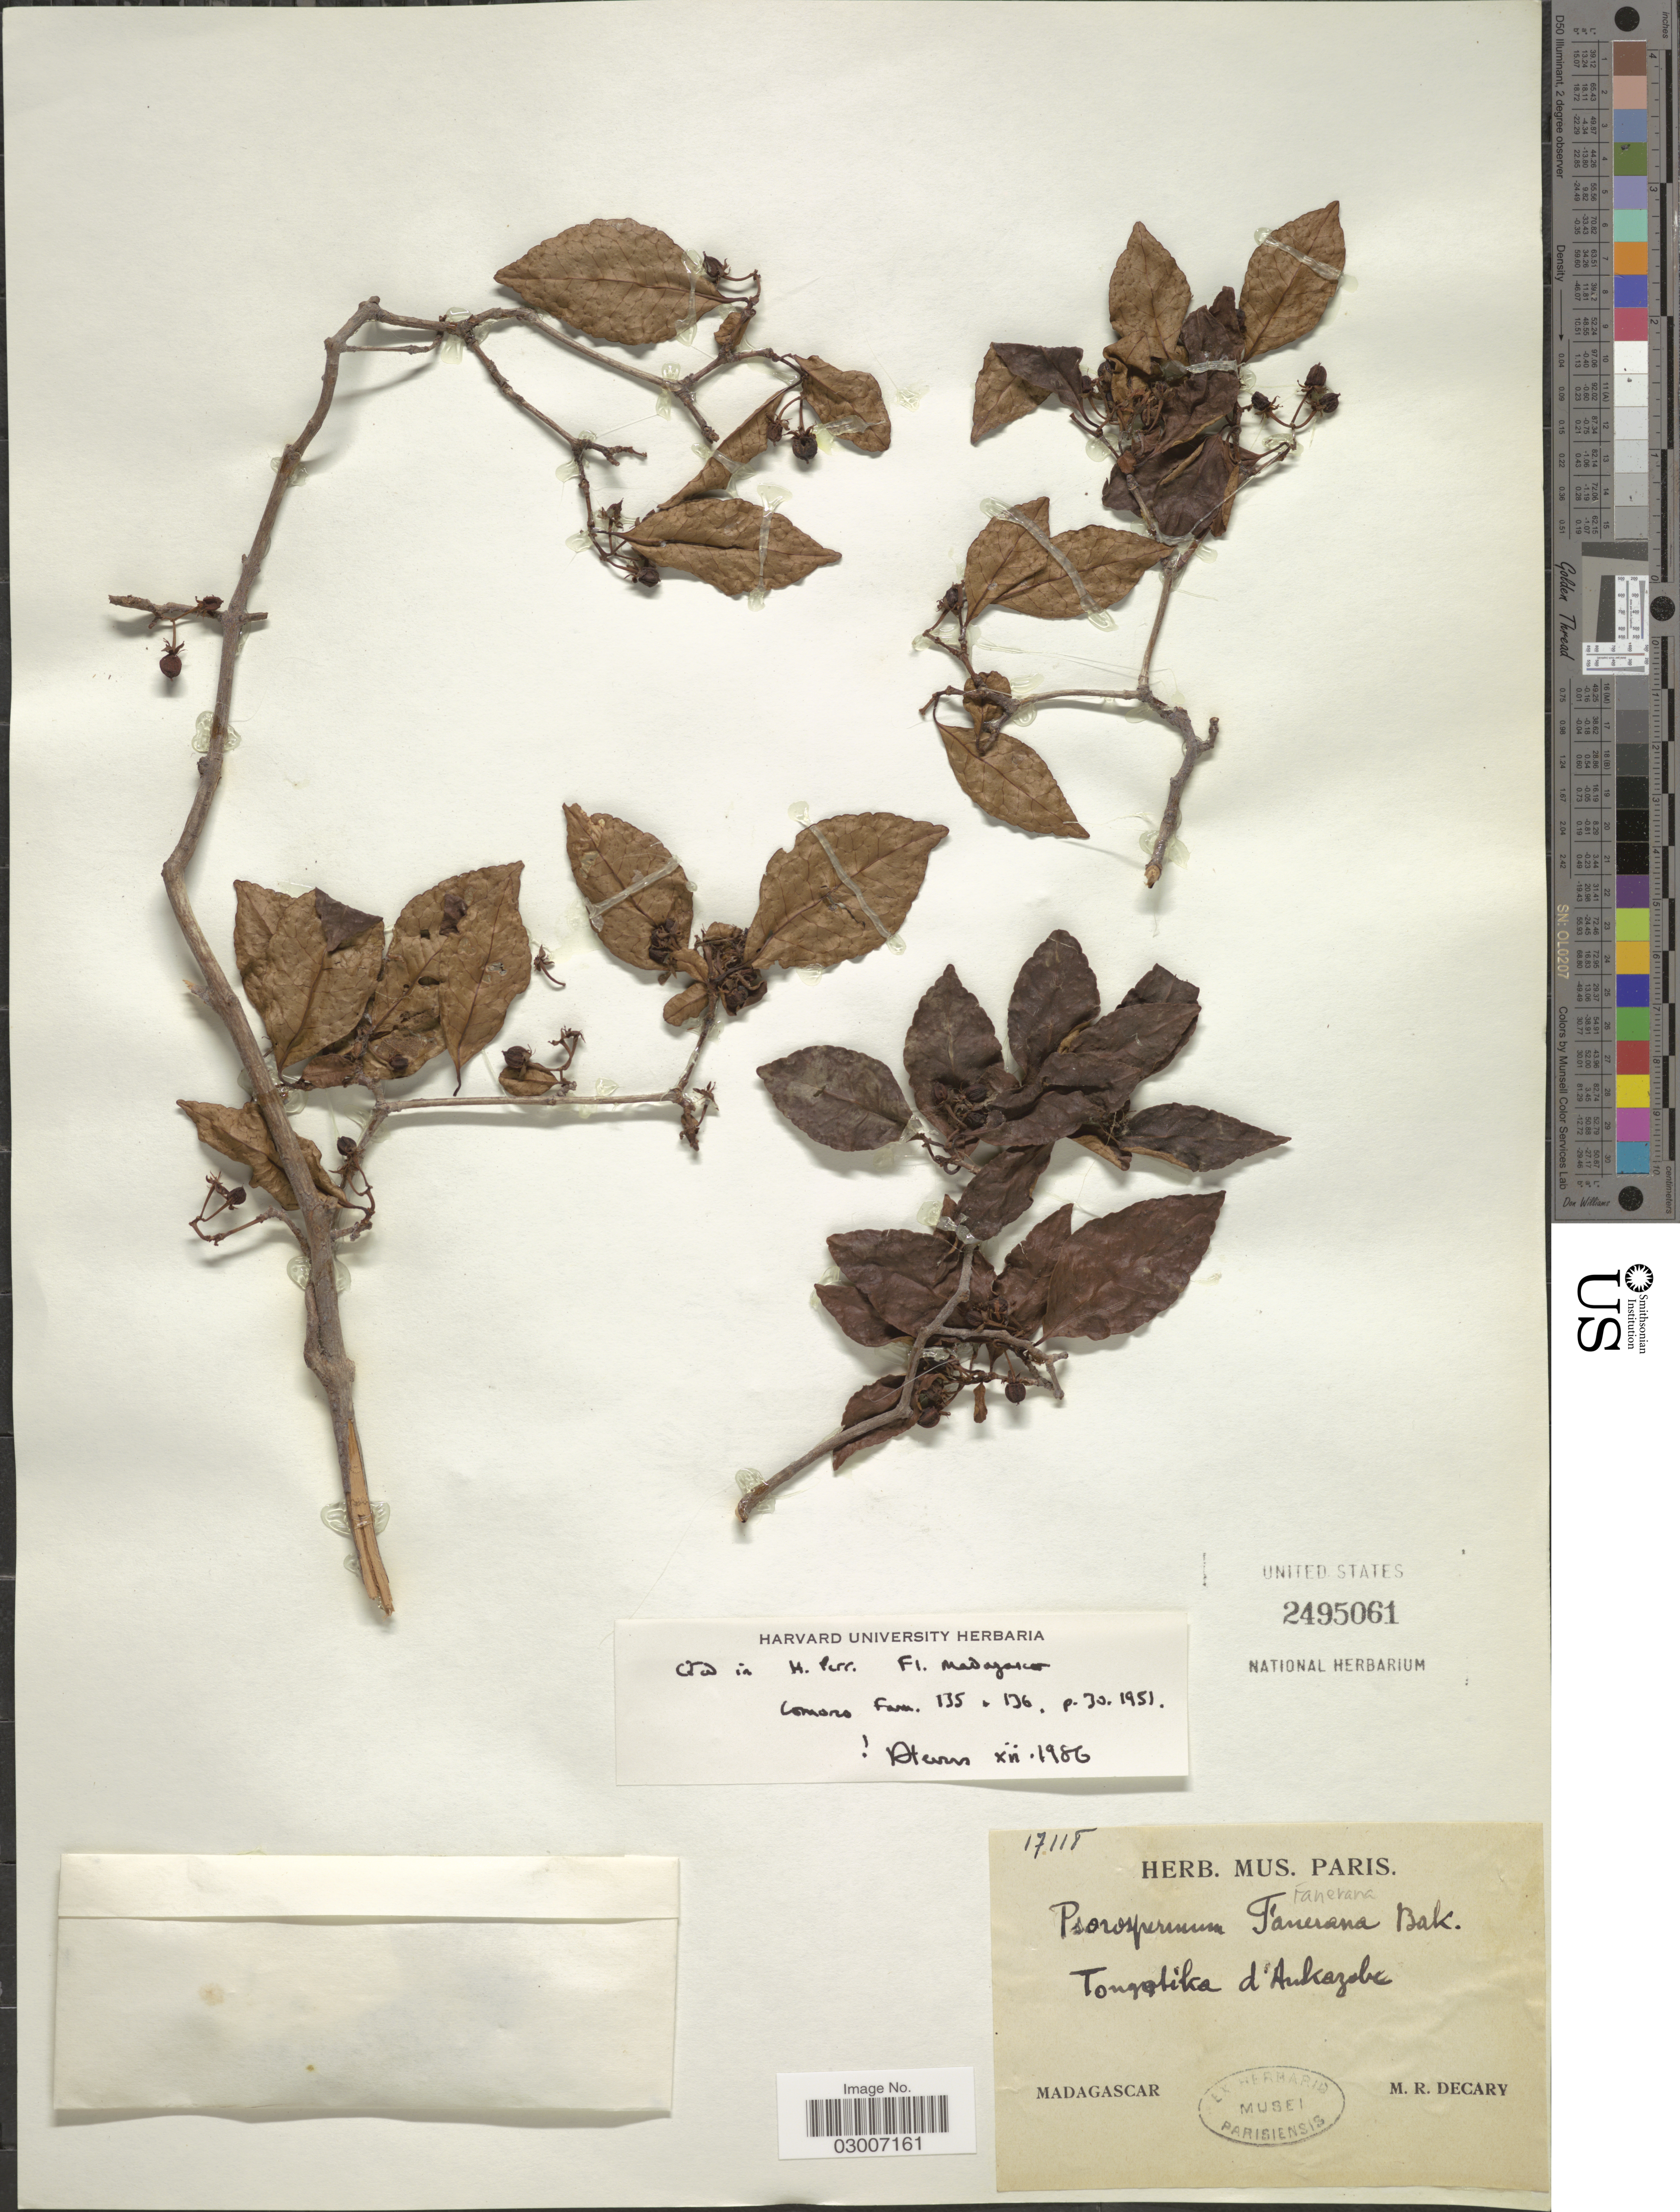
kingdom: Plantae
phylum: Tracheophyta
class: Magnoliopsida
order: Malpighiales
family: Hypericaceae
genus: Psorospermum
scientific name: Psorospermum fanerana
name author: Baker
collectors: R. Decary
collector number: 17118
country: Madagascar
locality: Tongglika [interpreted] d'Ankazobe.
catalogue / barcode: US 2495061